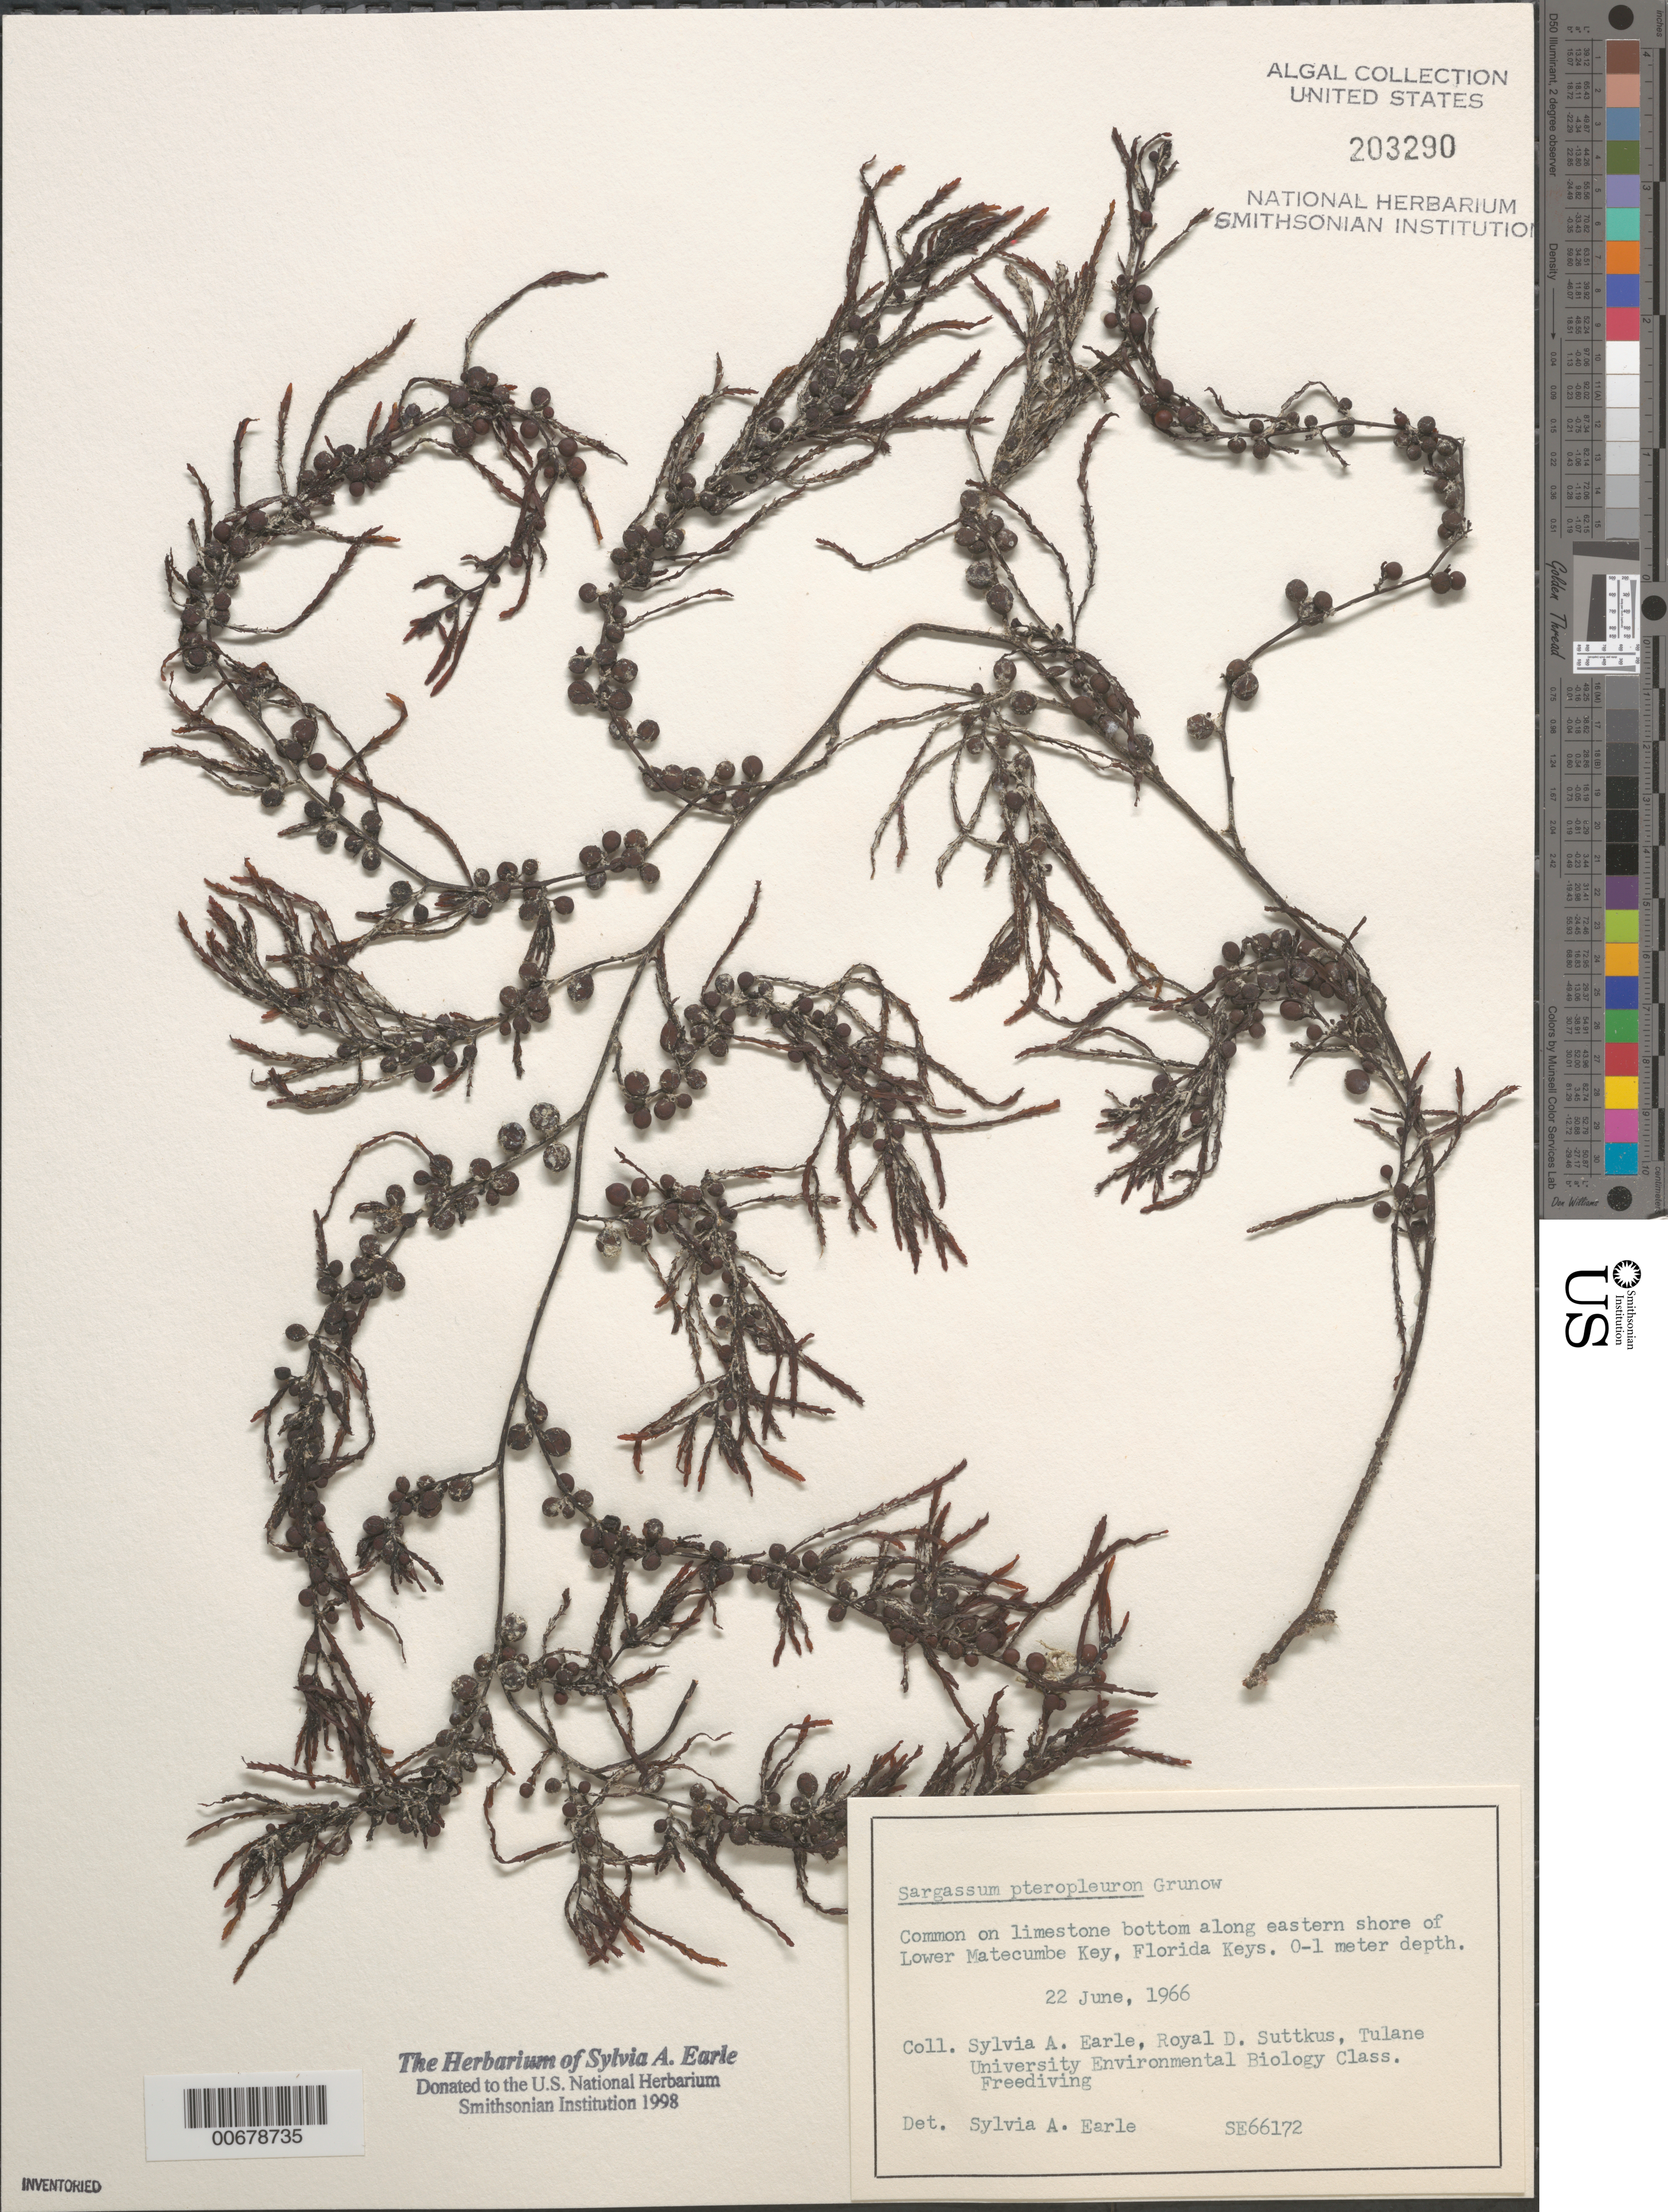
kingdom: Chromista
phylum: Ochrophyta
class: Phaeophyceae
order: Fucales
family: Sargassaceae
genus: Sargassum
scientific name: Sargassum pteropleuron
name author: Grunow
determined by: Earle, S. A.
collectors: S. A. Earle, R. Suttkus & Tulane Univ. Env. Biol. Class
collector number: SE 66172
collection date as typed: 22 Jun 1966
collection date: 1966-06-22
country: United States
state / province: Florida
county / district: Monroe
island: Lower Matecumbe Key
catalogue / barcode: US 203290